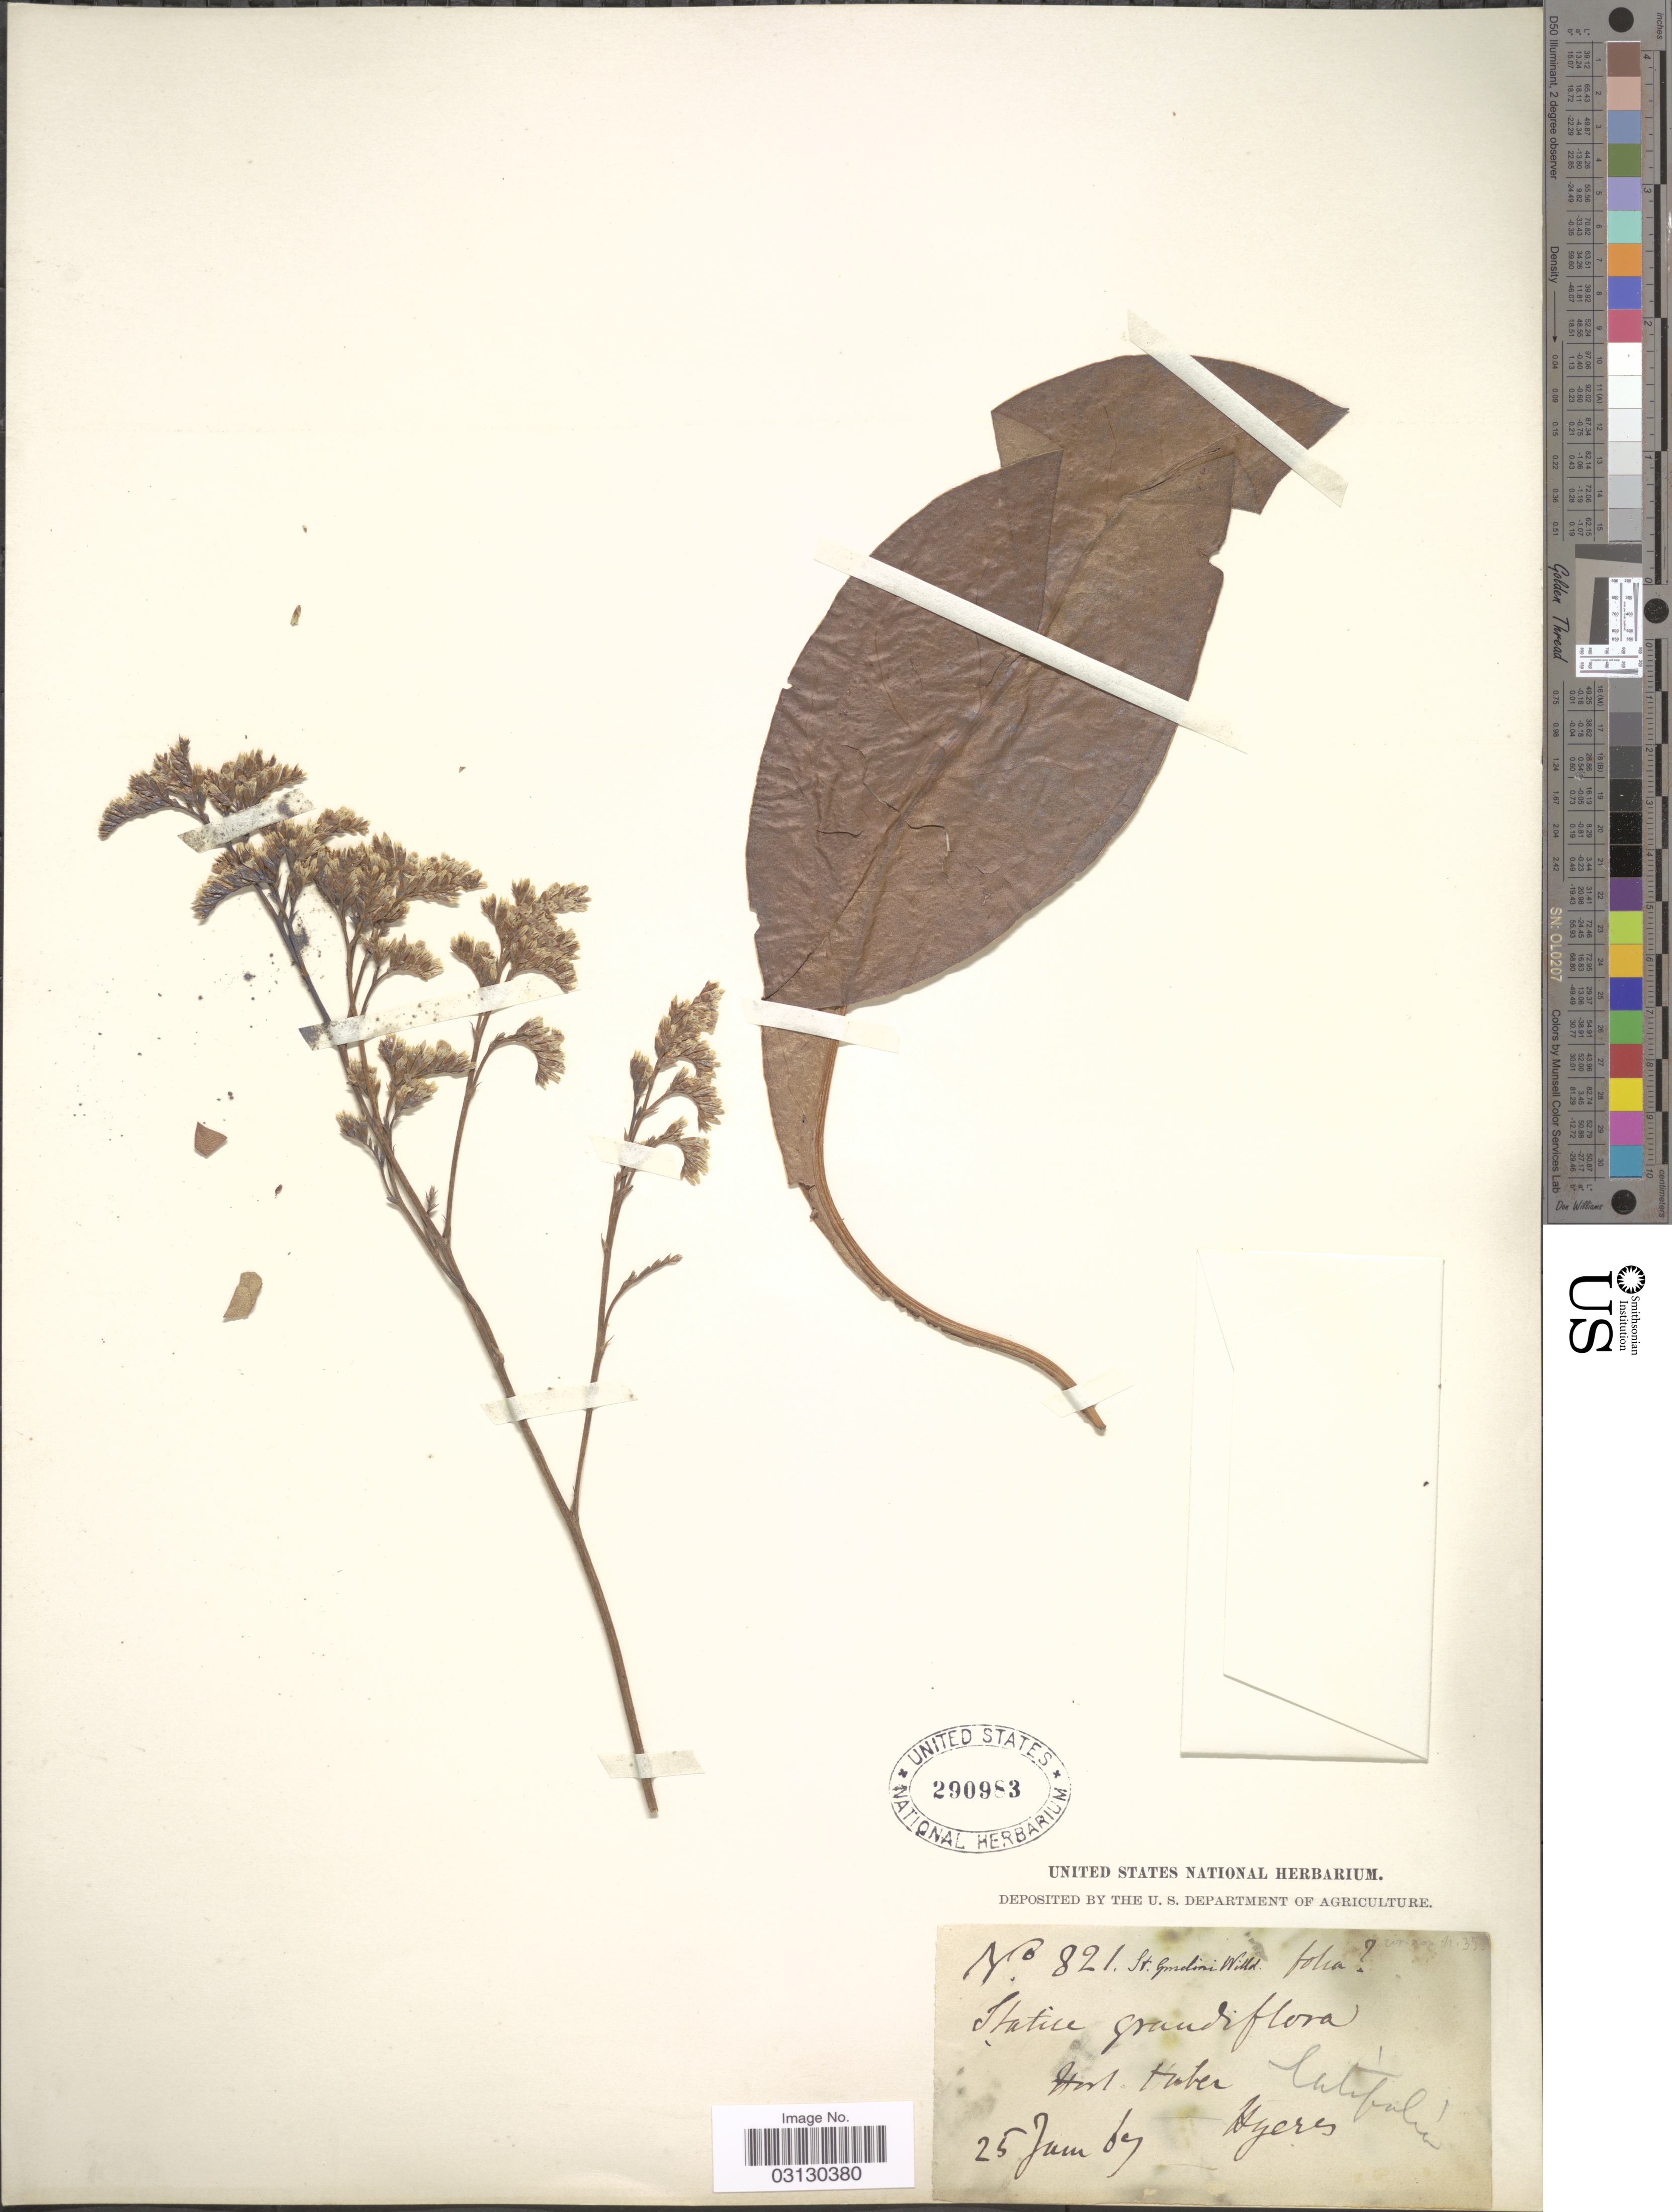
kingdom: Plantae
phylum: Tracheophyta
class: Magnoliopsida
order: Caryophyllales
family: Plumbaginaceae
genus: Limonium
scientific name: Limonium latifolium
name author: Kuntze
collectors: Myers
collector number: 821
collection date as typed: Transcribed d/m/y: 25/6/67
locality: Hort Huber.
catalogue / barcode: US 290983